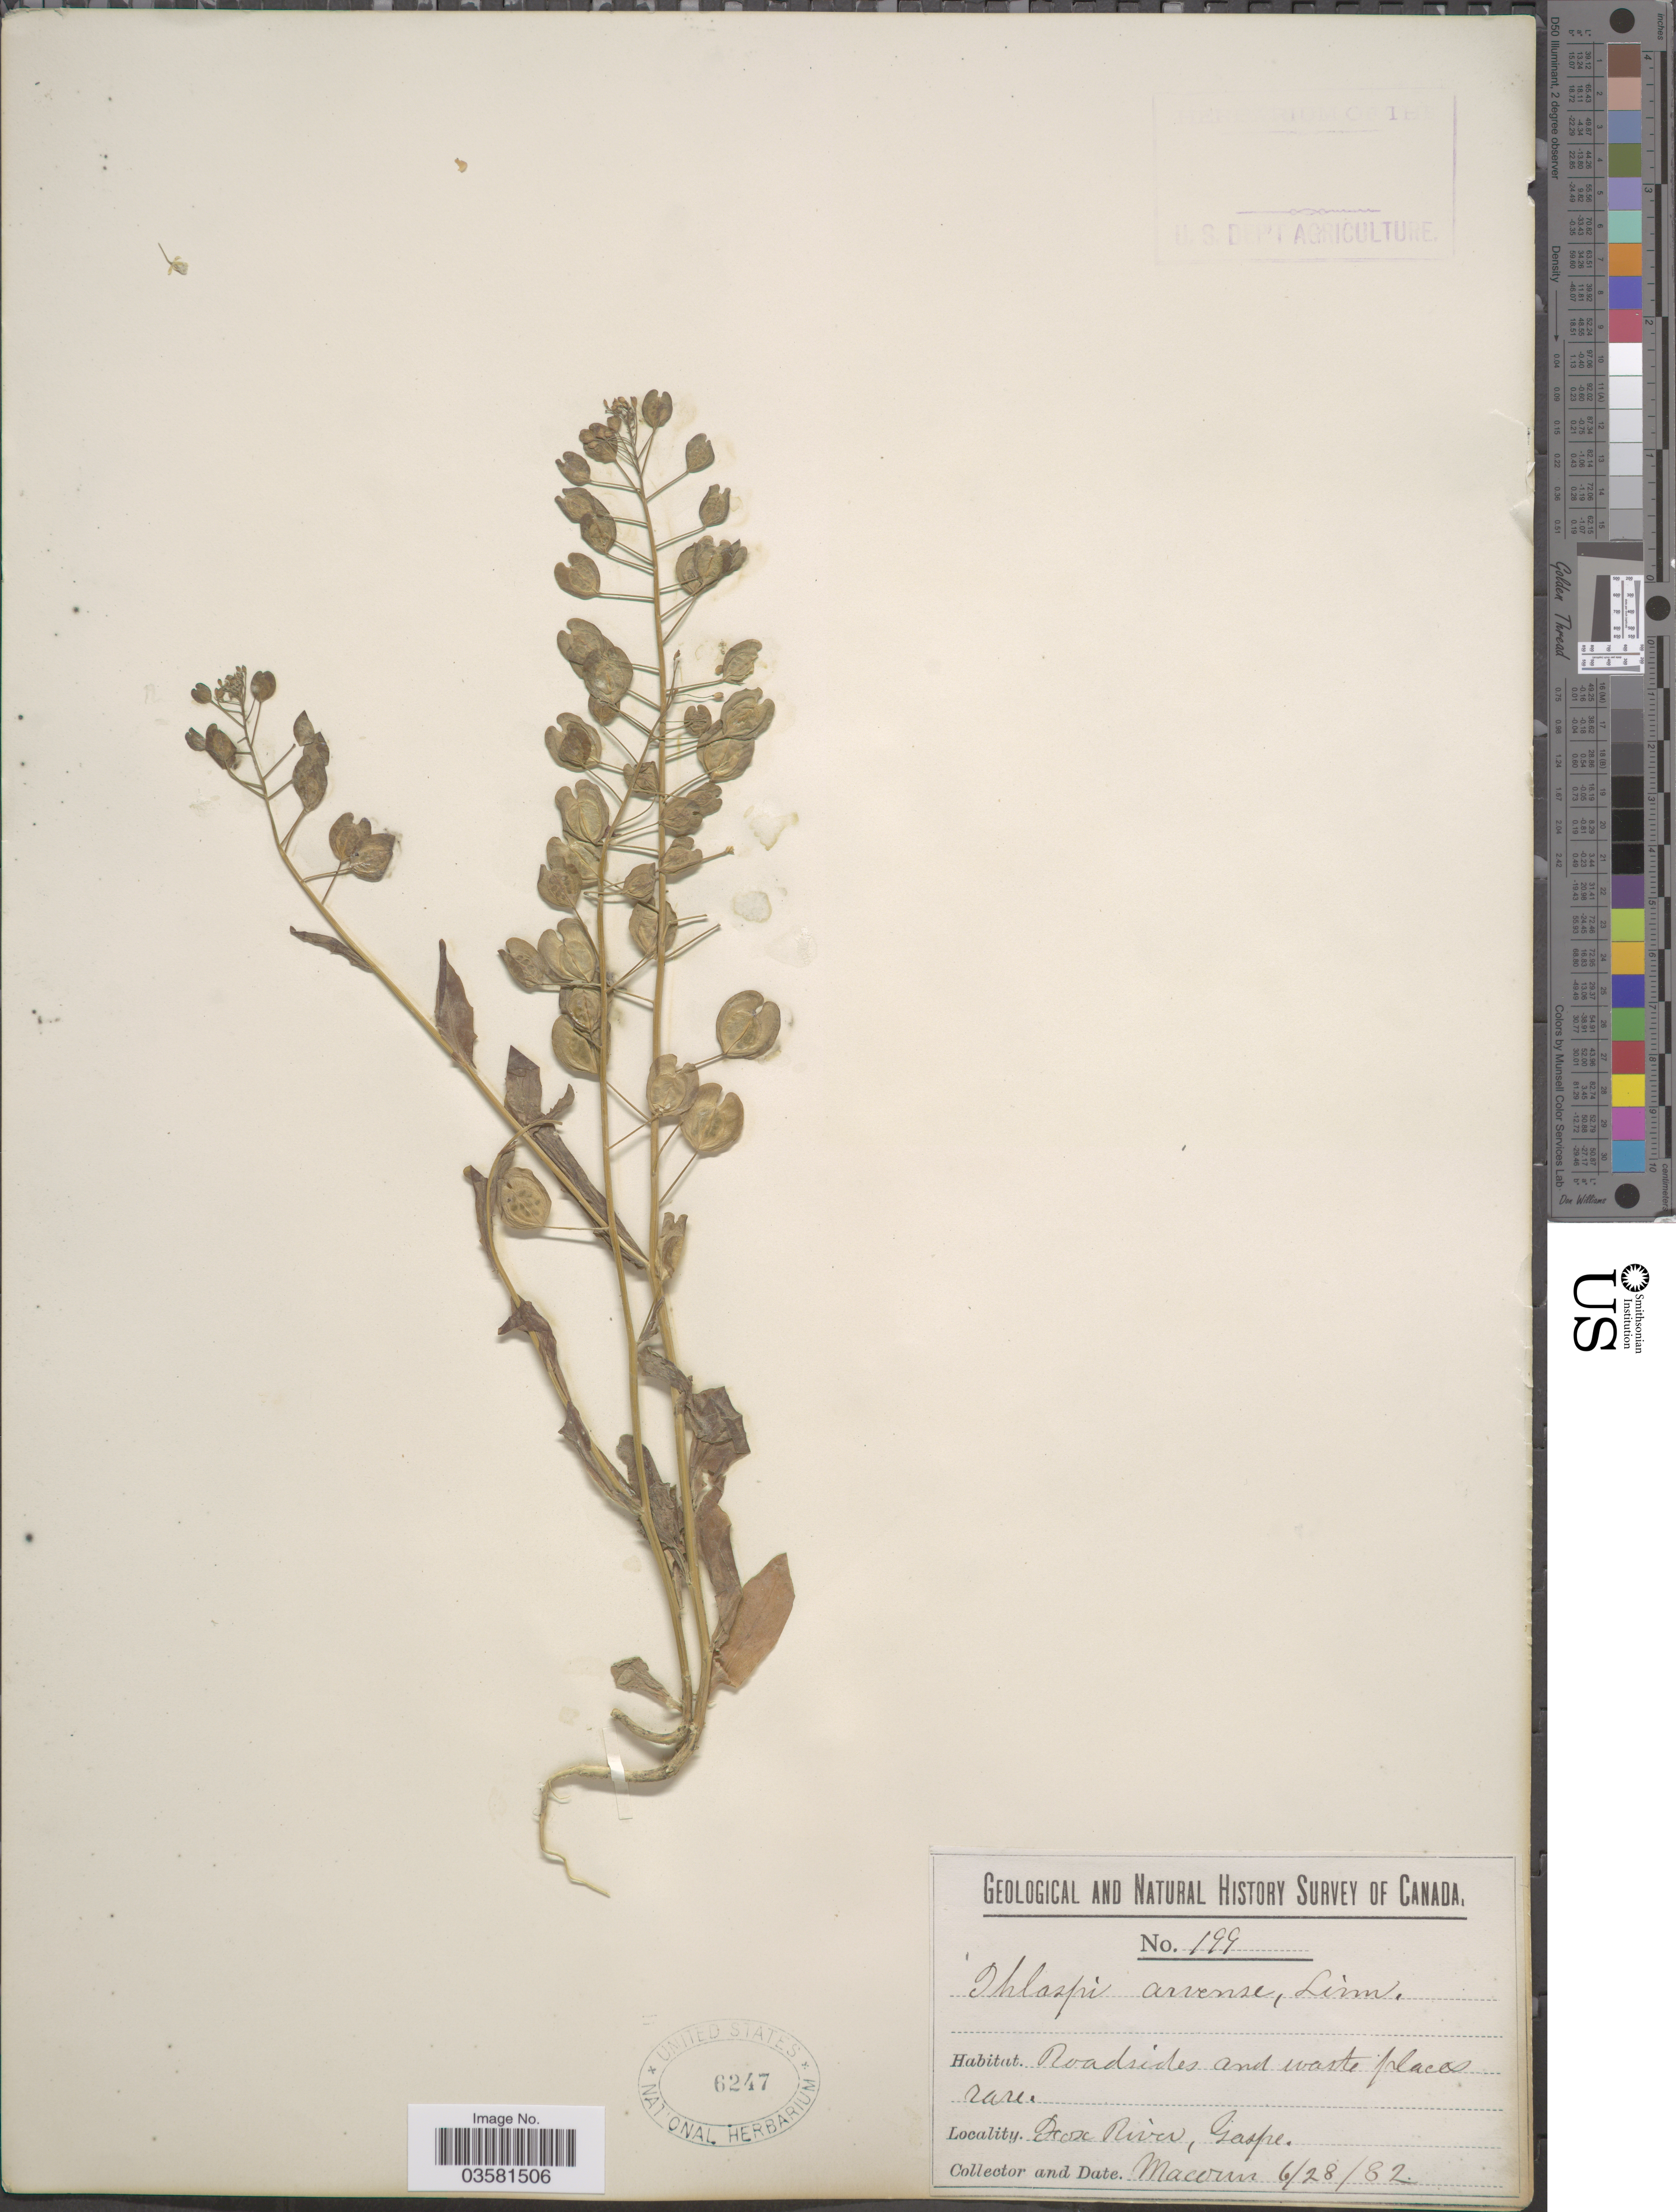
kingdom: Plantae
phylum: Tracheophyta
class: Magnoliopsida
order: Brassicales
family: Brassicaceae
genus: Thlaspi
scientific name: Thlaspi arvense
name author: L.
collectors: -- Macoun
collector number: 199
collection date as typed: Transcribed d/m/y: 28/6/82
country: Canada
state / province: Quebec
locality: Fox River, Gaspe.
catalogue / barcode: US 6247